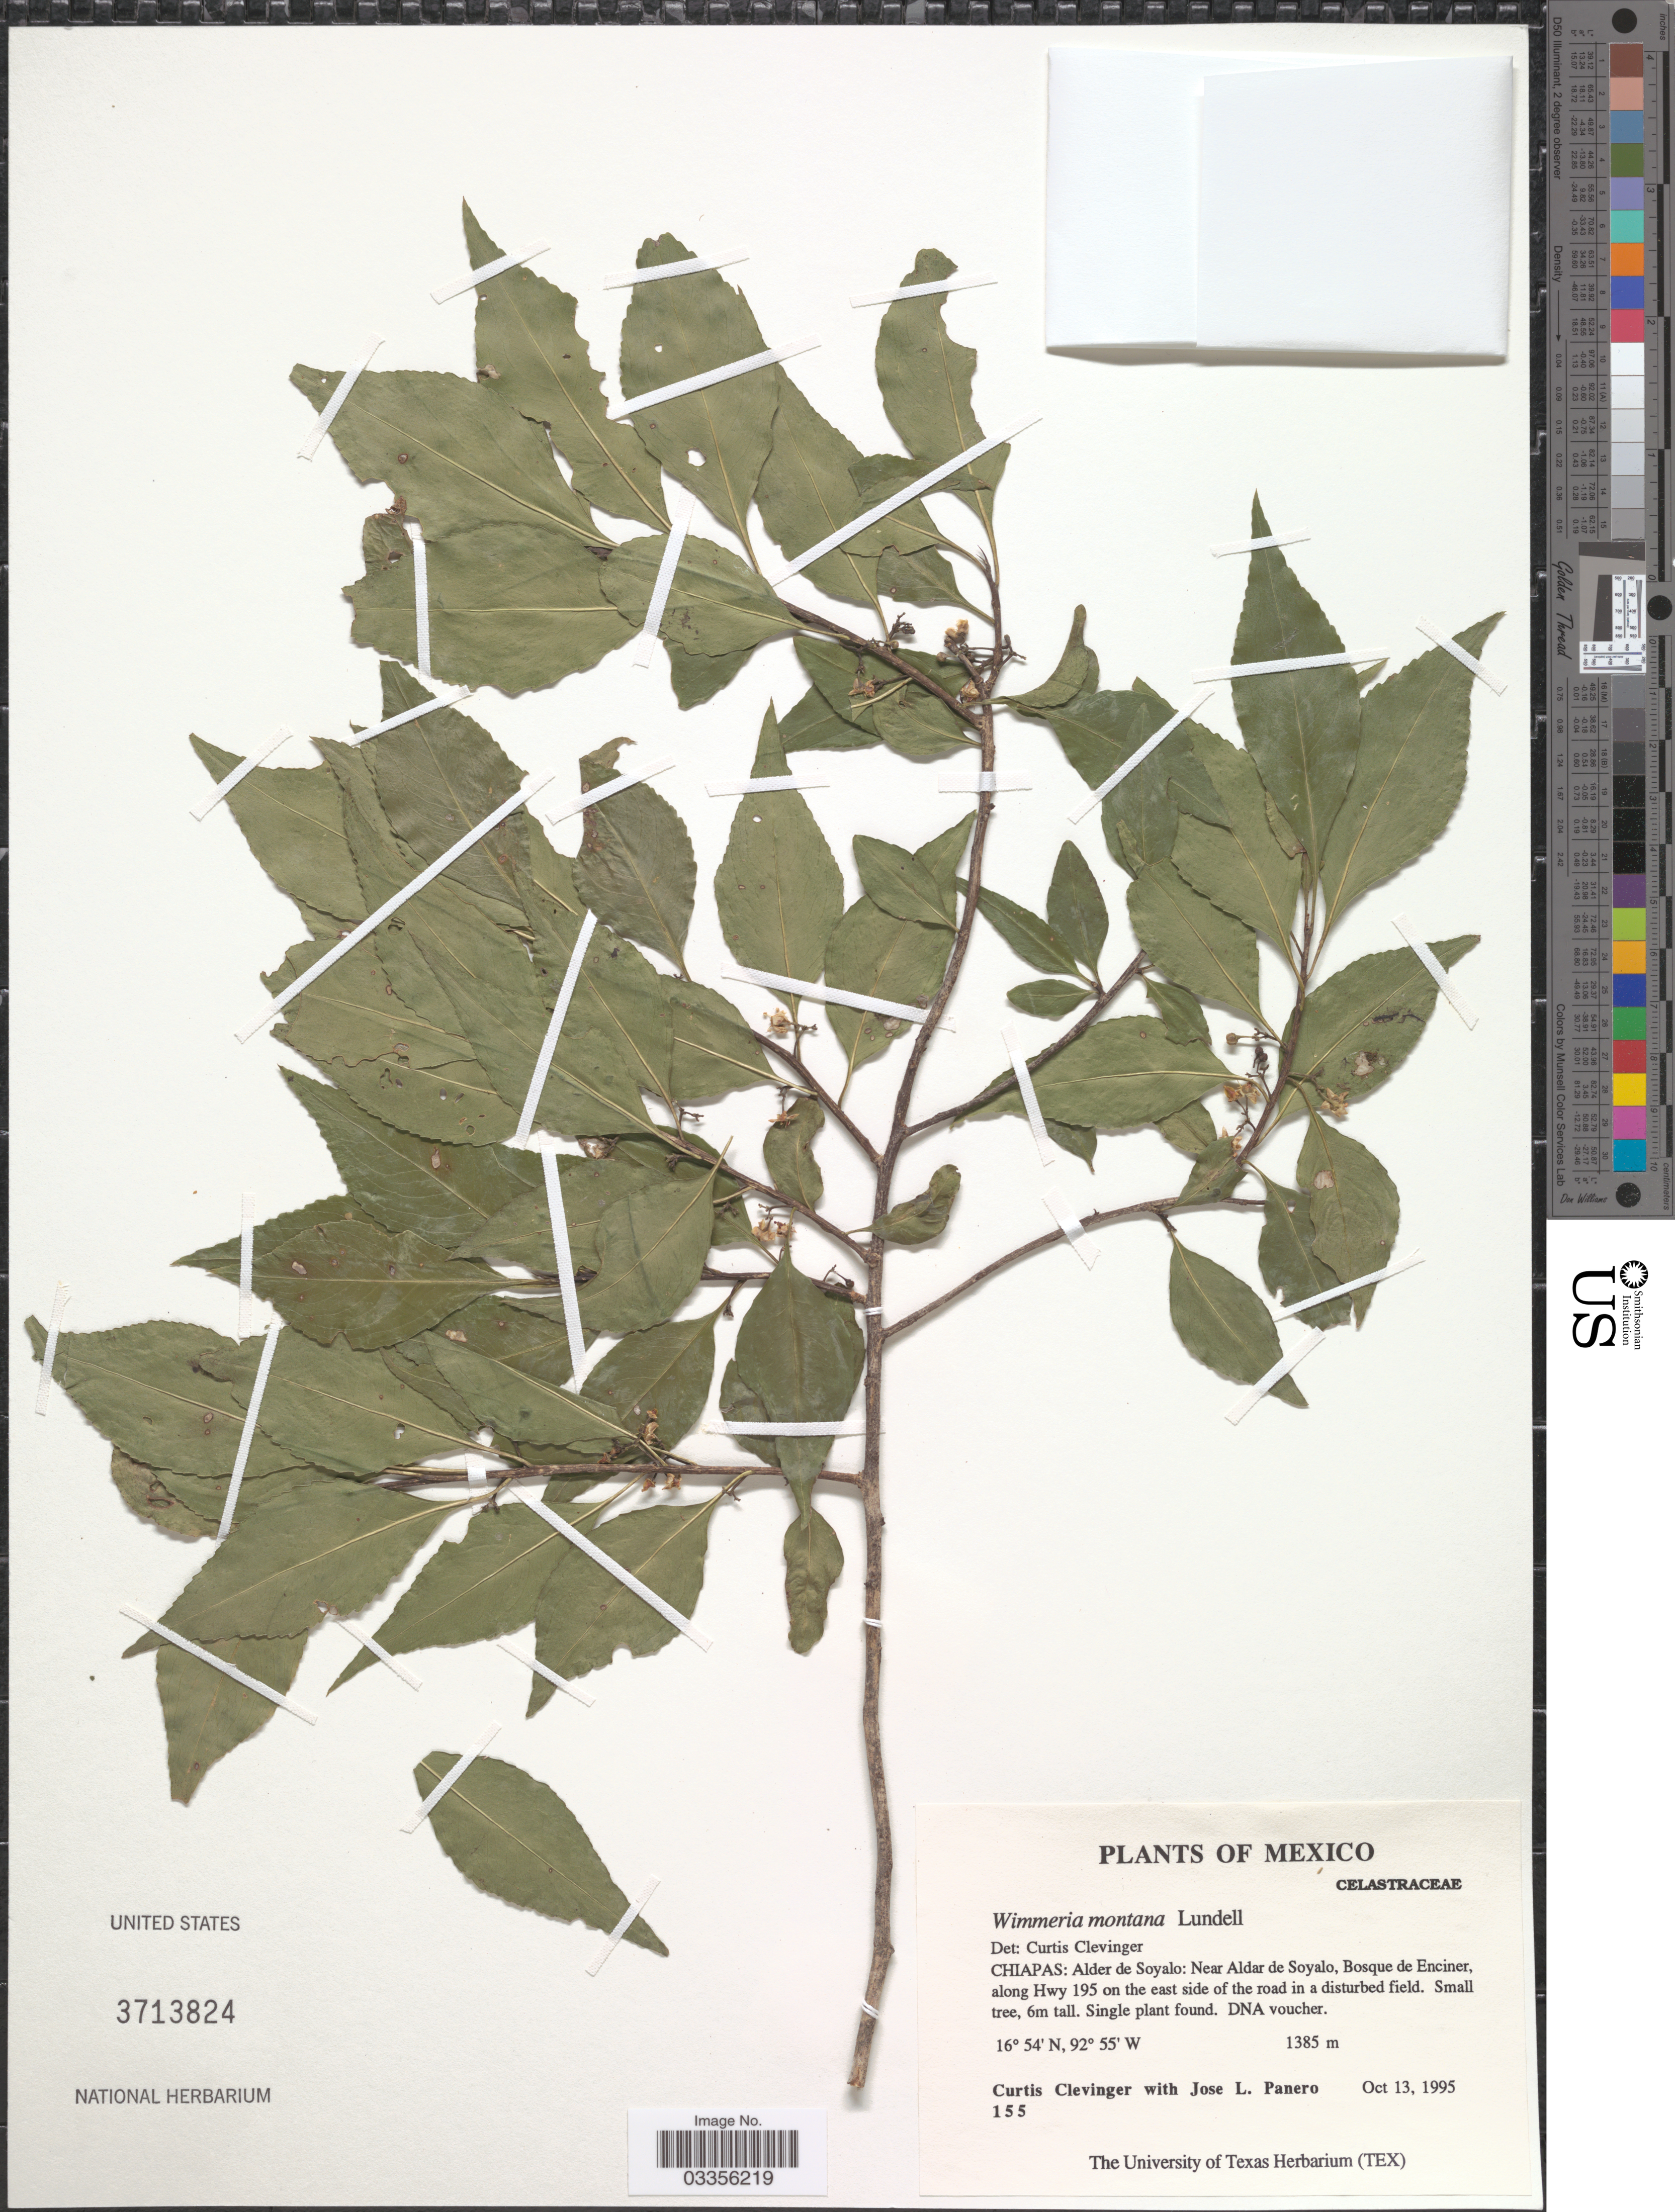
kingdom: Plantae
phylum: Tracheophyta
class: Magnoliopsida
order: Celastrales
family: Celastraceae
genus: Wimmeria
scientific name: Wimmeria montana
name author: Lundell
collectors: C. Clevinger & J. L. Panero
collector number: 155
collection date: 1995-10-13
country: Mexico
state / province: Chiapas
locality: Alder de Soyalo: Near Aldar de Soyalo, Bosque de Enciner, along Hwy 195 on the east side of the road in a disturbed field.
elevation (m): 1385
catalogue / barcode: US 3713824